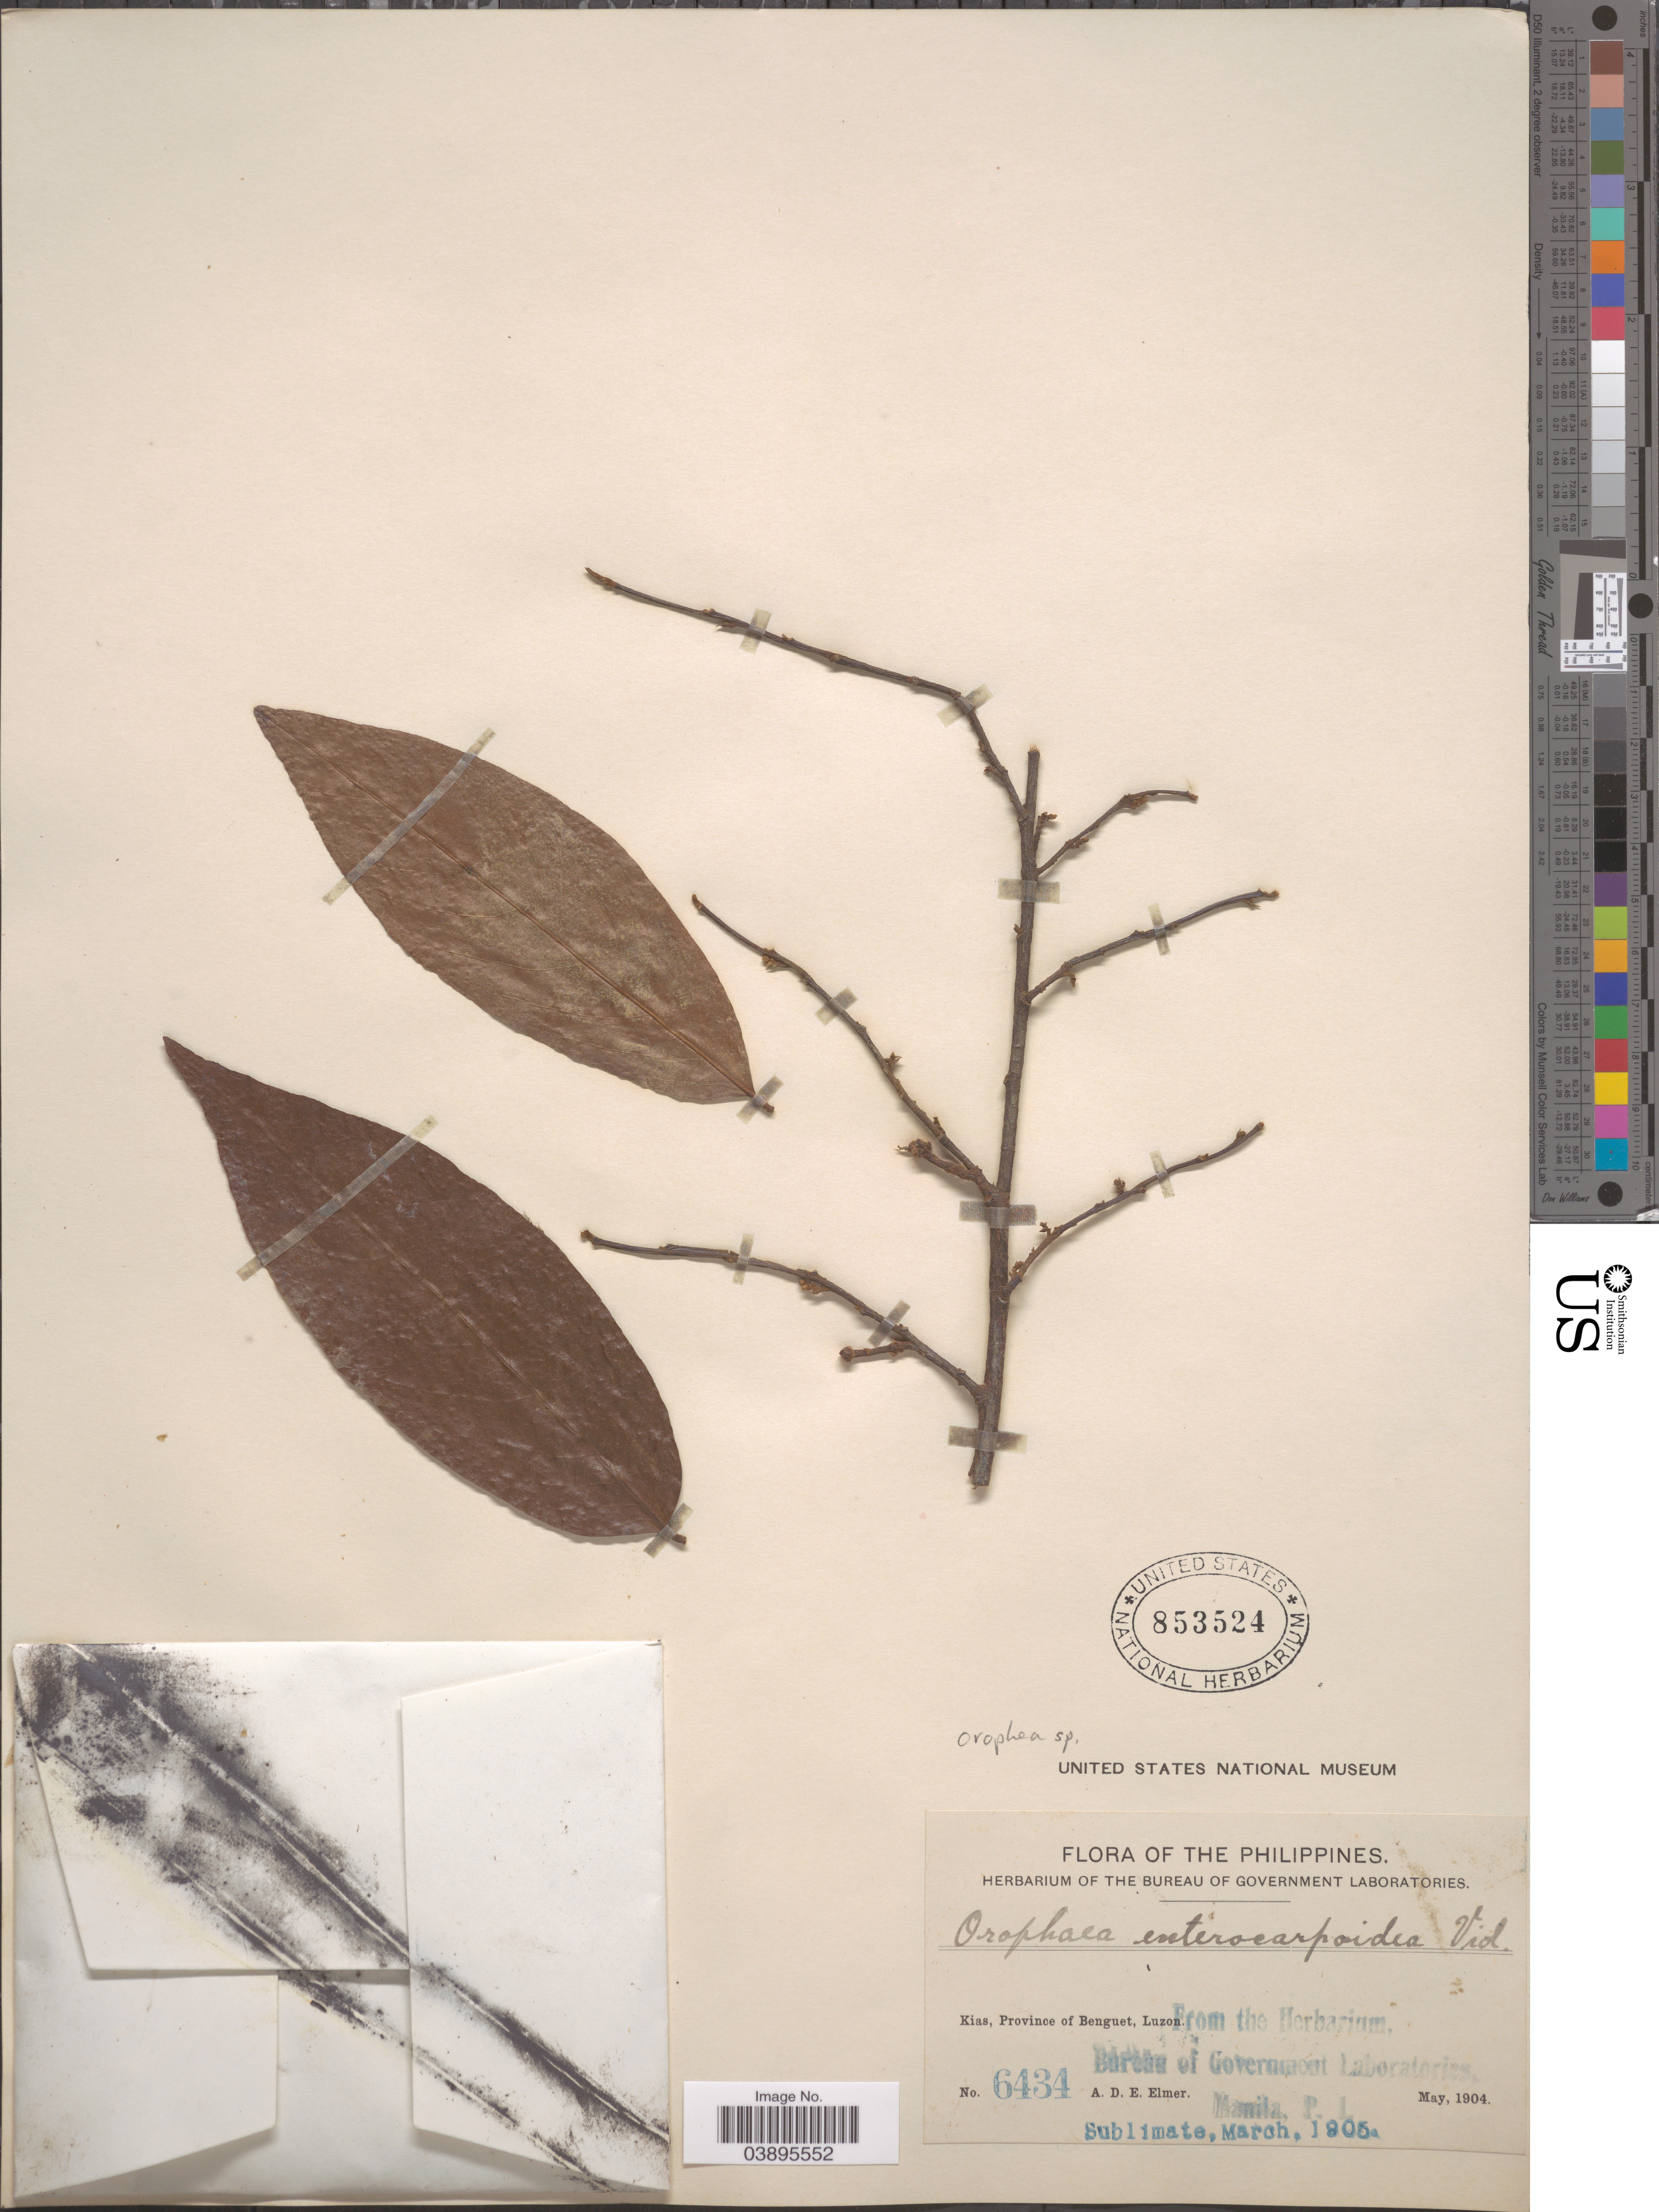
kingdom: Plantae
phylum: Tracheophyta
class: Magnoliopsida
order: Magnoliales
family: Annonaceae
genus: Orophea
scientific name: Orophea sp.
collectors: A. D. E. Elmer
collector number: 6434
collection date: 1904-05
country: Philippines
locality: Kias, Province of Benguet, Luzon.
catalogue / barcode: US 853524